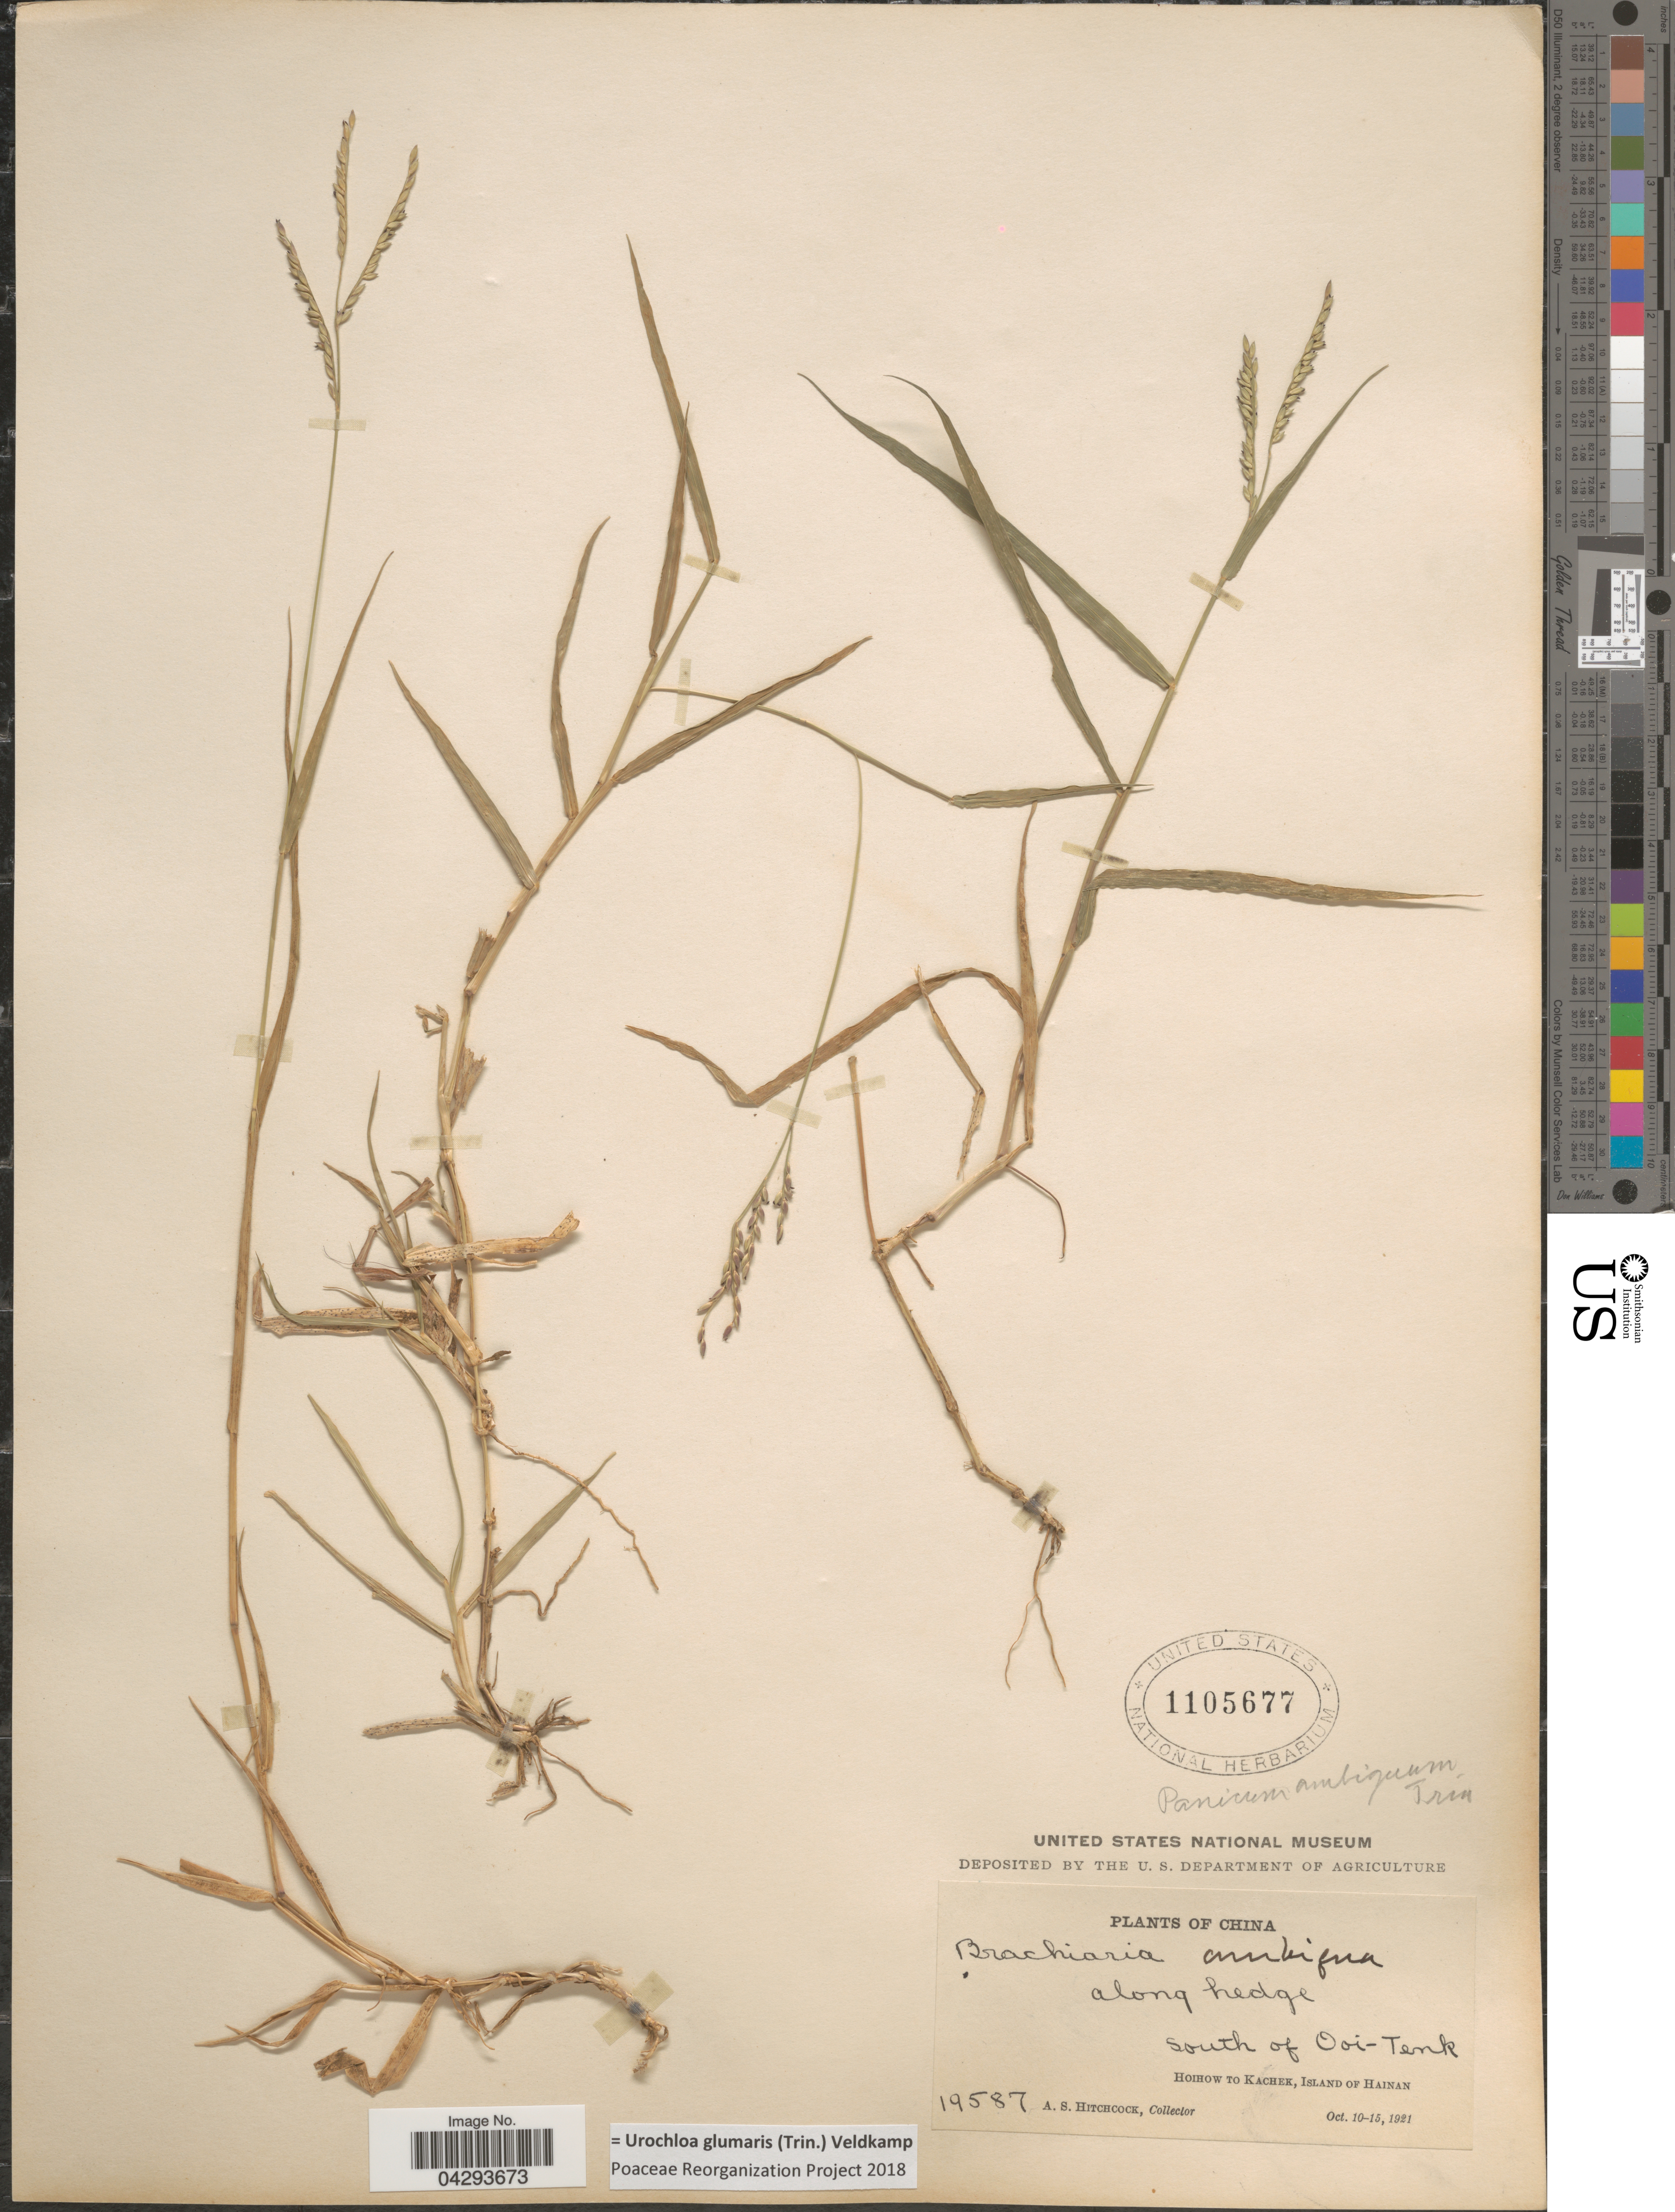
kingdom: Plantae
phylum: Tracheophyta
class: Liliopsida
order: Poales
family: Poaceae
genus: Urochloa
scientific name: Urochloa glumaris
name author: (Trin.) Veldkamp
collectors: A. S. Hitchcock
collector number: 19587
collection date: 1921-10-10/1921-10-15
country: China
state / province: Hainan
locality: Along hedge south of Ooi-Tenk. Hoihow to Kachek, Island of Hainan.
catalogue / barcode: US 1105677